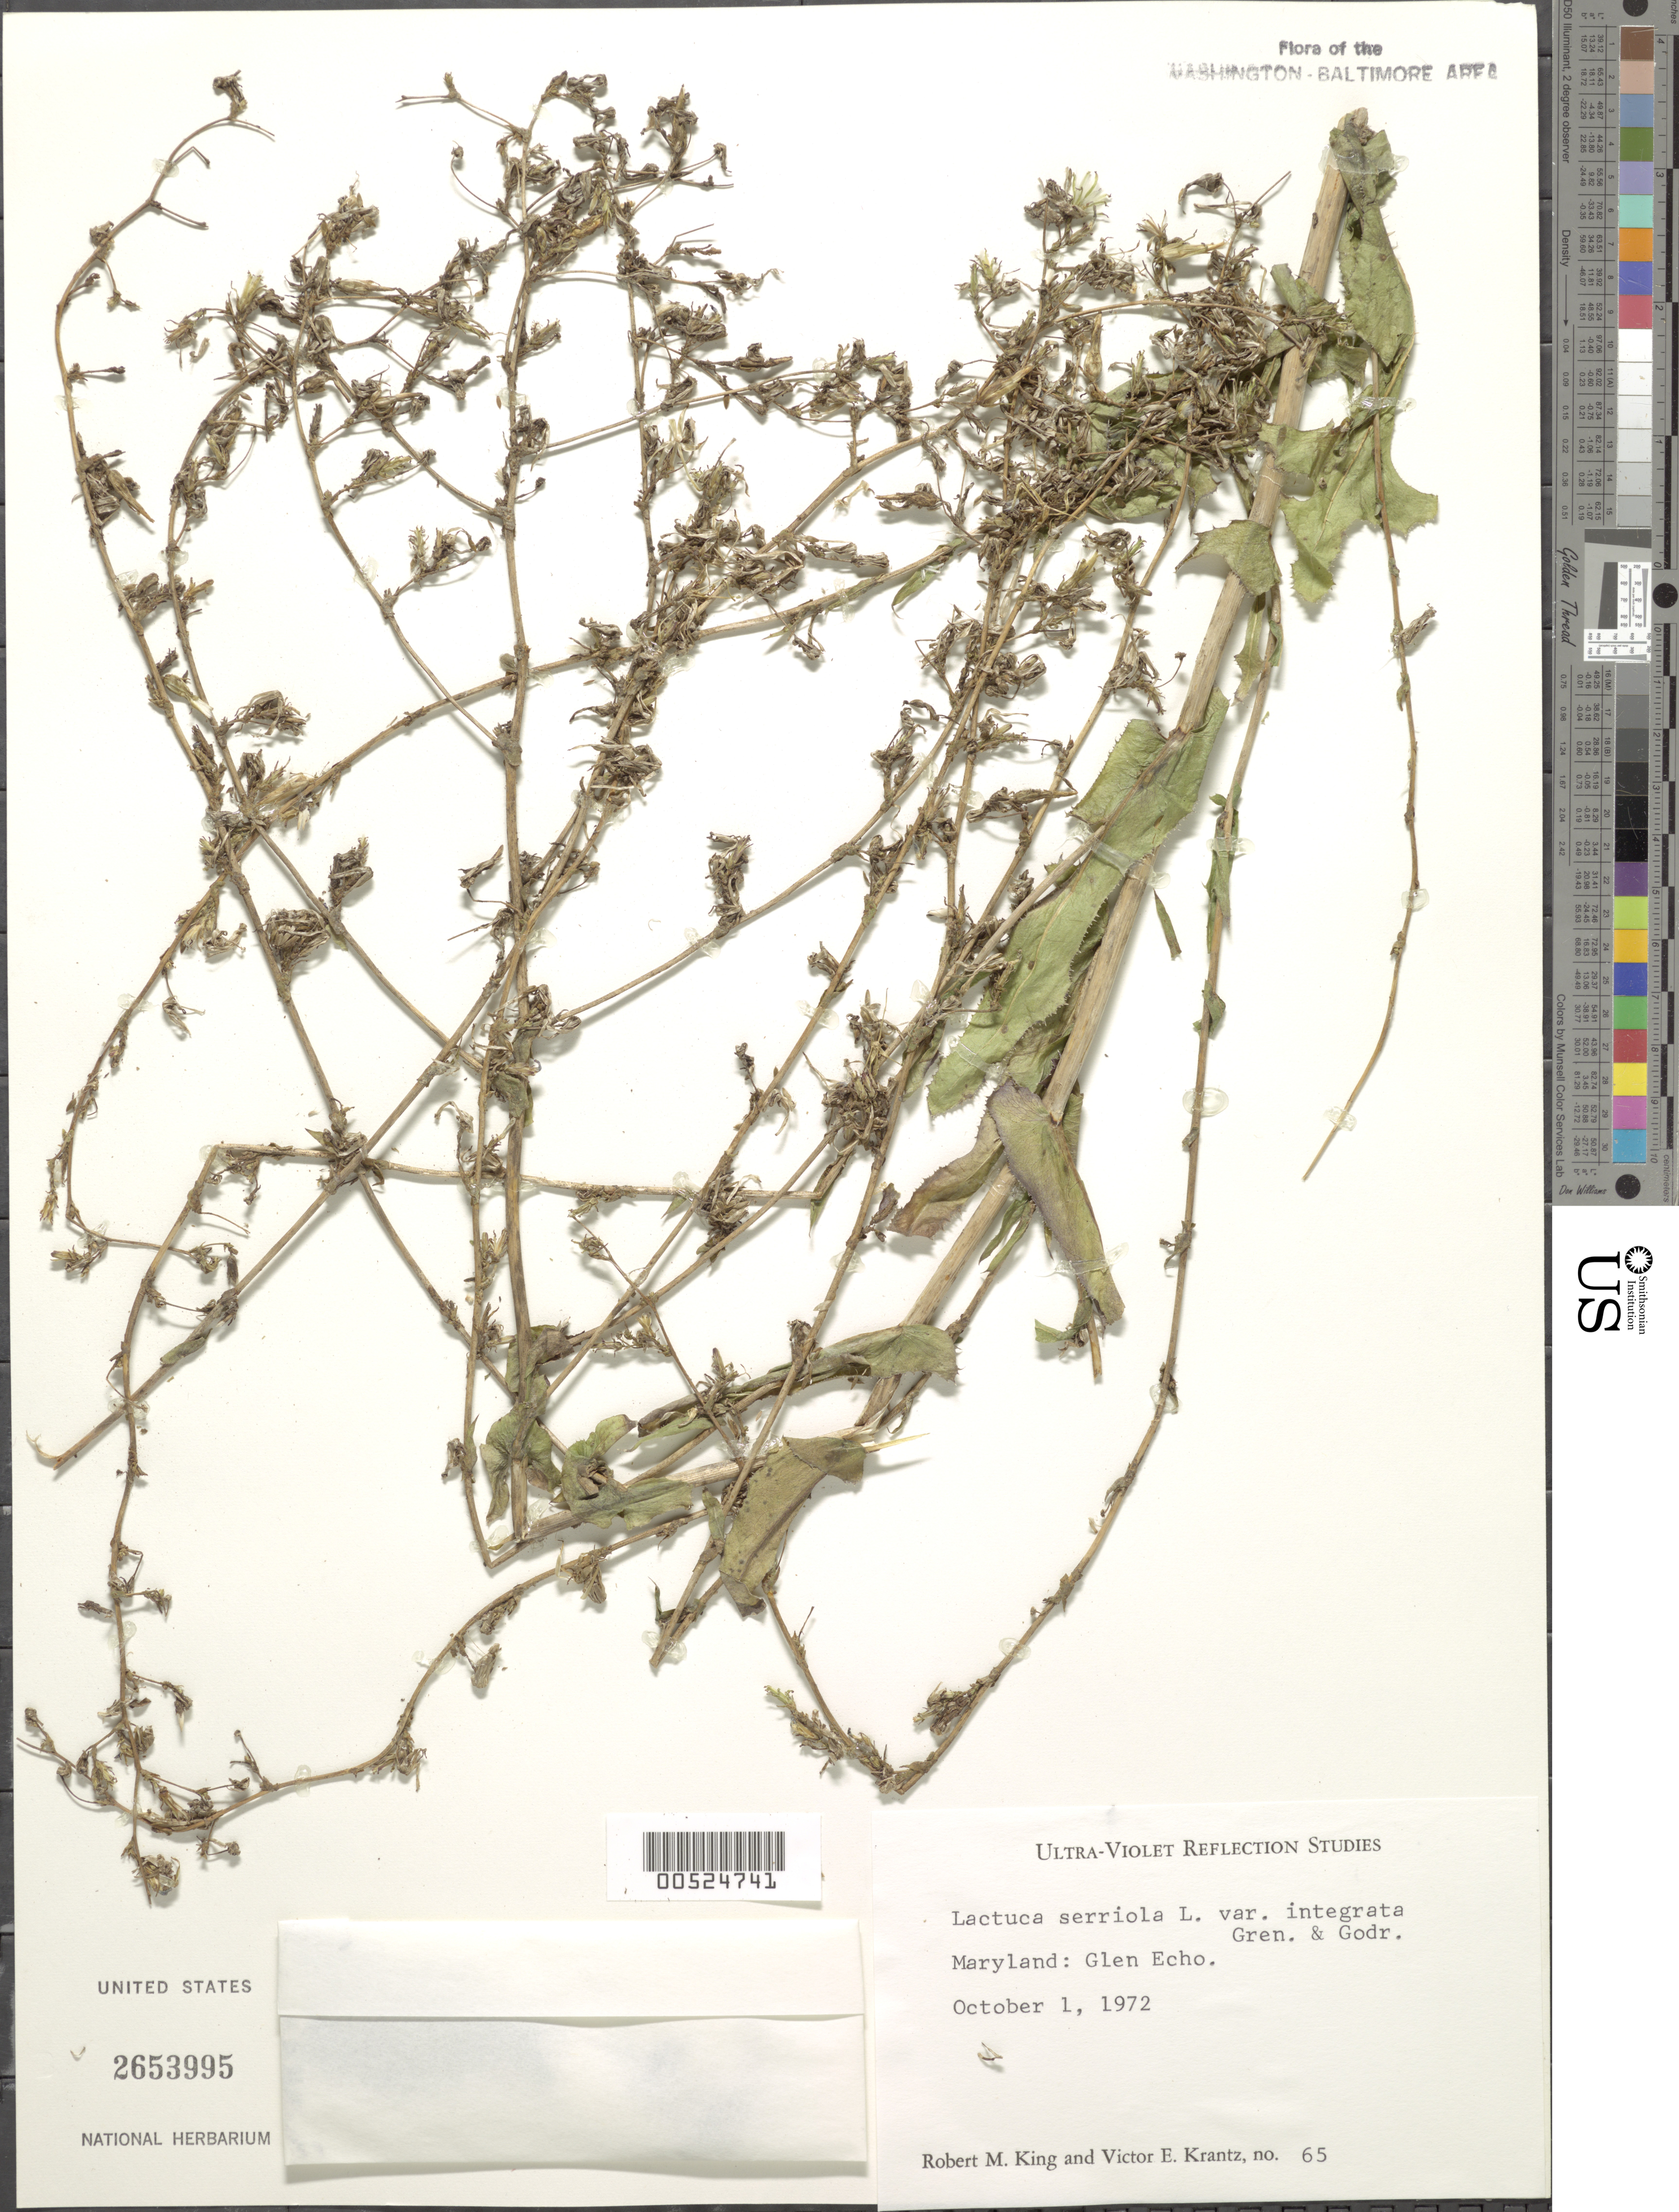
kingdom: Plantae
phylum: Tracheophyta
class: Magnoliopsida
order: Asterales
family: Asteraceae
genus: Lactuca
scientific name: Lactuca serriola var. integrata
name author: Farw.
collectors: R. M. King & V. Krantz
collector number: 65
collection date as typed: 01 Oct 1972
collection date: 1972-10-01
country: United States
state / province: Maryland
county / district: Montgomery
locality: Glen Echo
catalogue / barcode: US 2653995